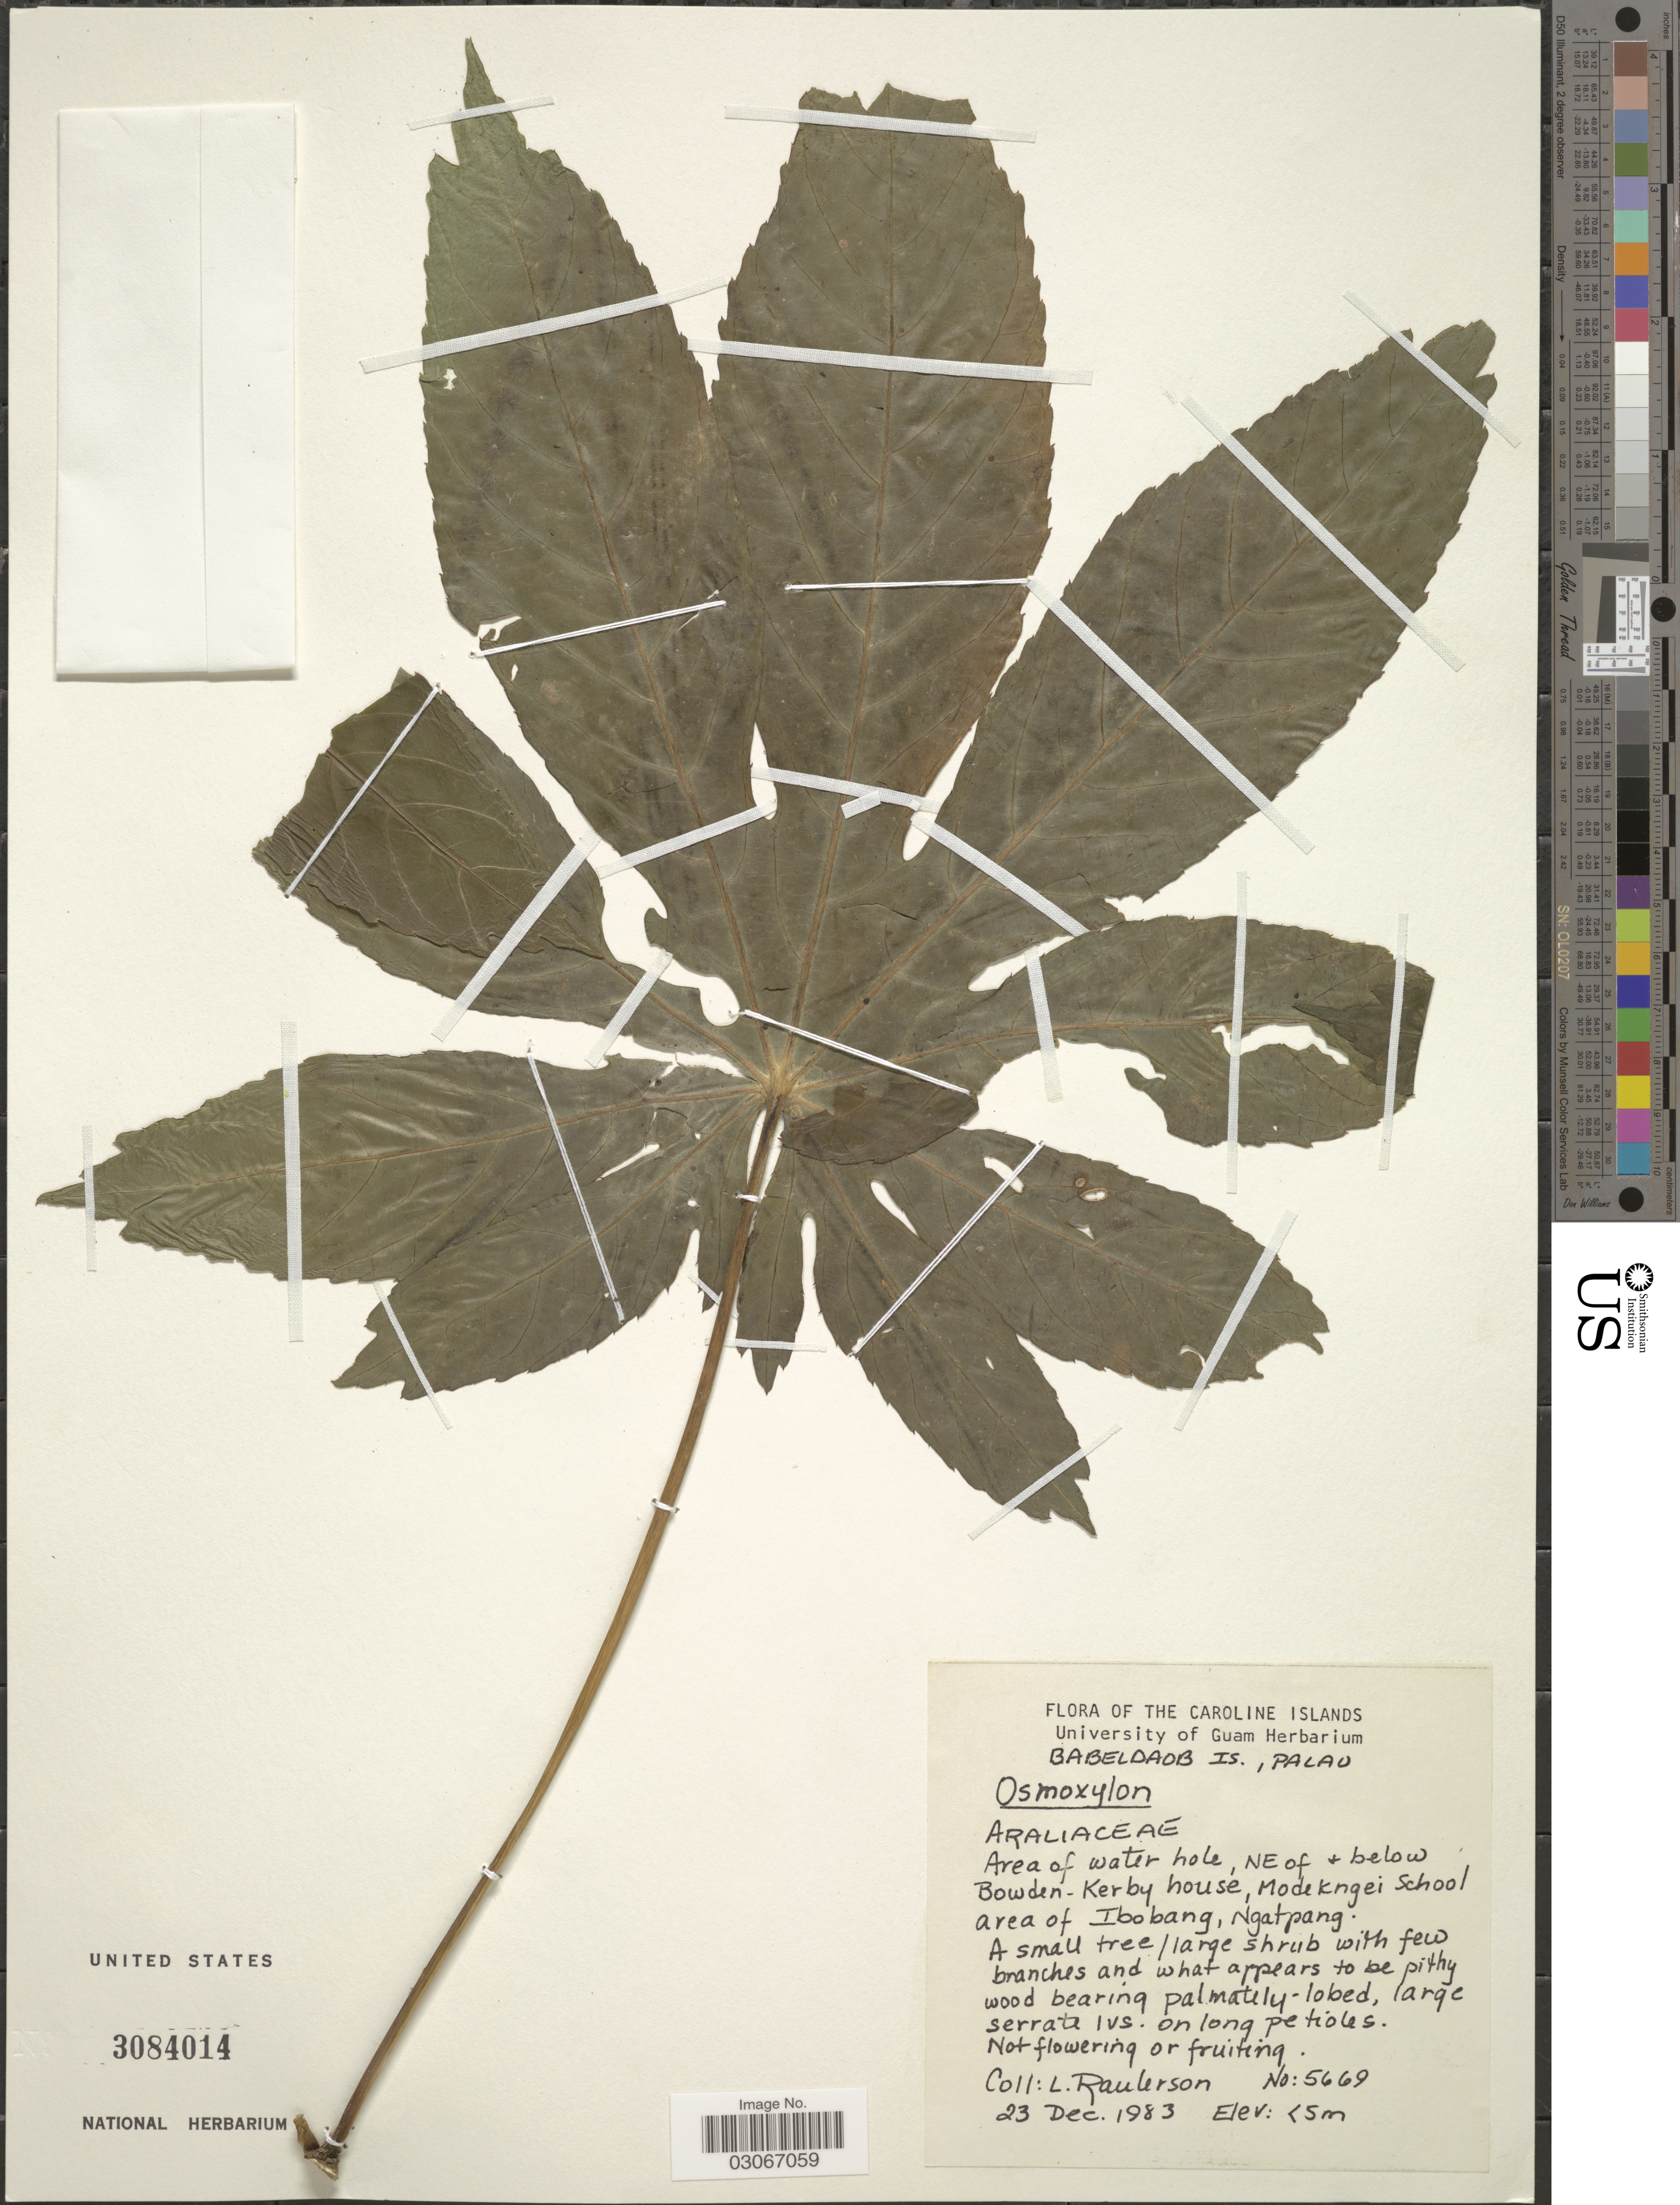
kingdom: Plantae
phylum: Tracheophyta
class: Magnoliopsida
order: Apiales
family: Araliaceae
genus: Osmoxylon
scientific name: Osmoxylon sp.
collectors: L. Raulerson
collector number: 5669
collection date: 1983-12-23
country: Palau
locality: Caroline Islands. Babeldaob Is., Palau. Area of water hole, NE of + below Bowden - Kerby house, Modekngei School area of Ibobang, Ngatpang.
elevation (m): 5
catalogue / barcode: US 3084014